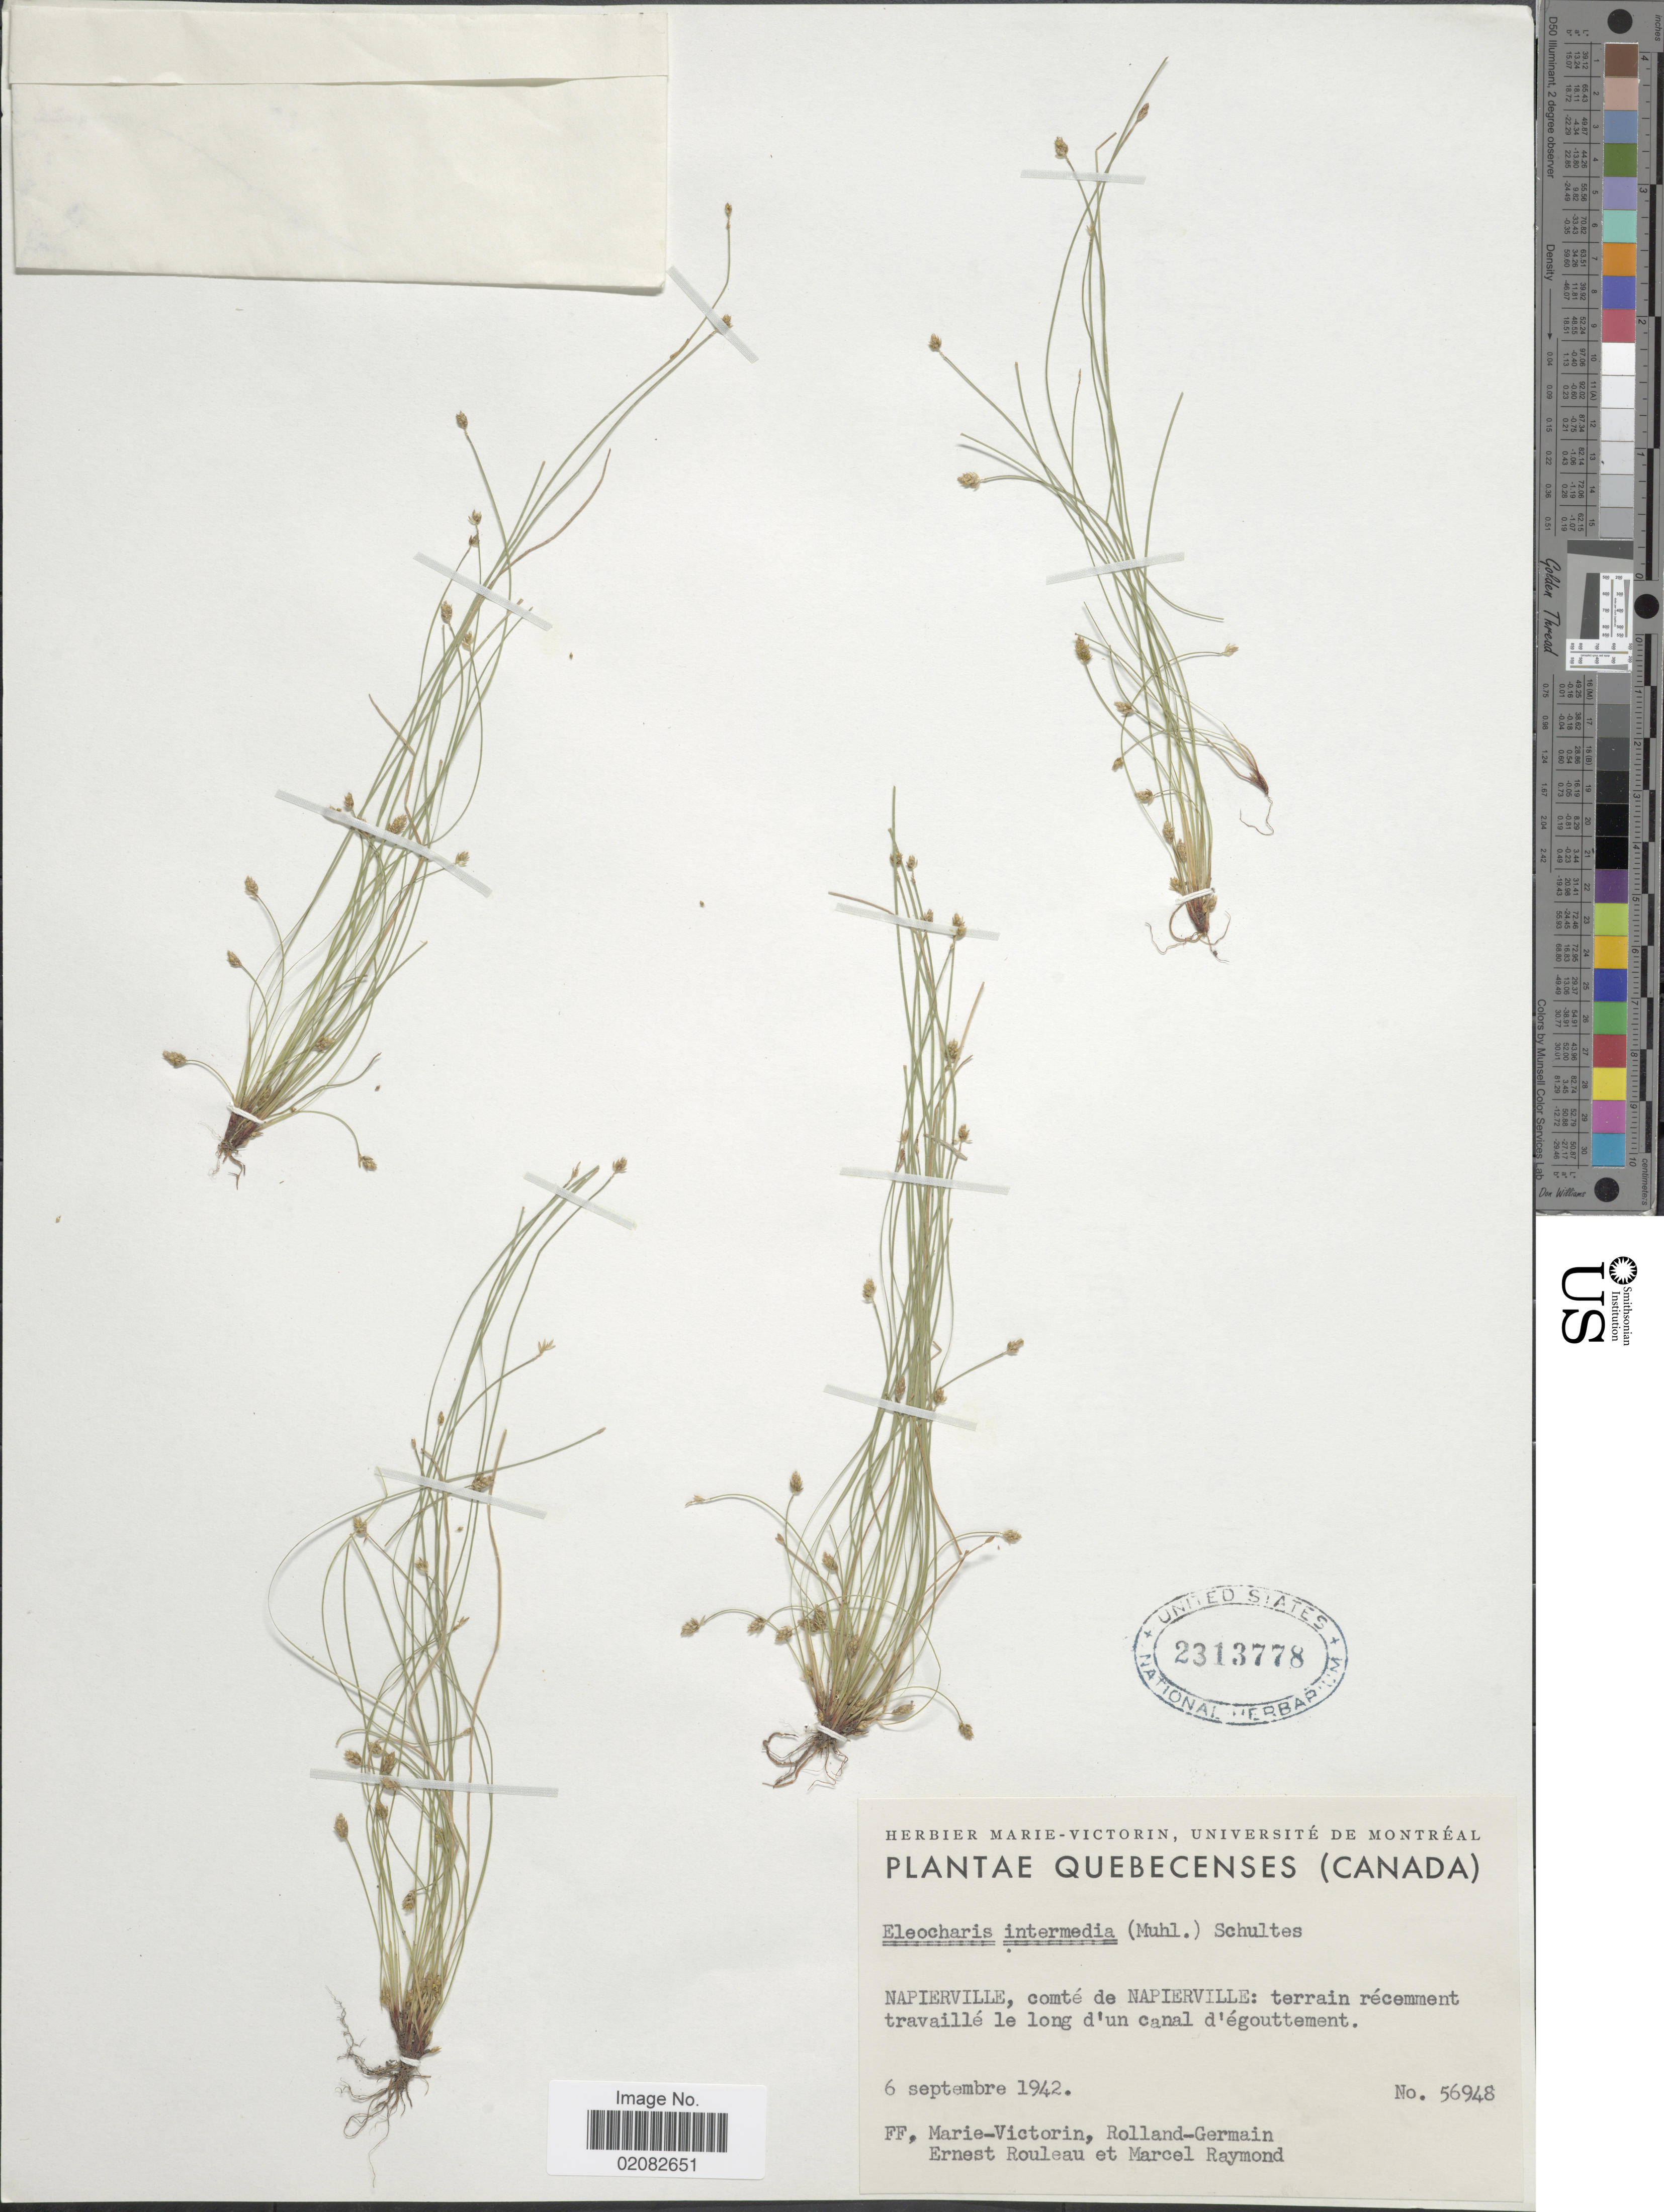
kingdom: Plantae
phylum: Tracheophyta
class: Liliopsida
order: Poales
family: Cyperaceae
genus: Eleocharis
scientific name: Eleocharis intermedia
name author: Schult.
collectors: F. Marie-Victorin, Rolland-Germain, E. Rouleau & M. Raymond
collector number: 56948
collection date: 1942-09-06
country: Canada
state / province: Quebec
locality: Quebecenses, Napierville, comte de Napierville: terrain recemment travaille le long d'un canal d'egouttement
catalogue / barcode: US 2313778